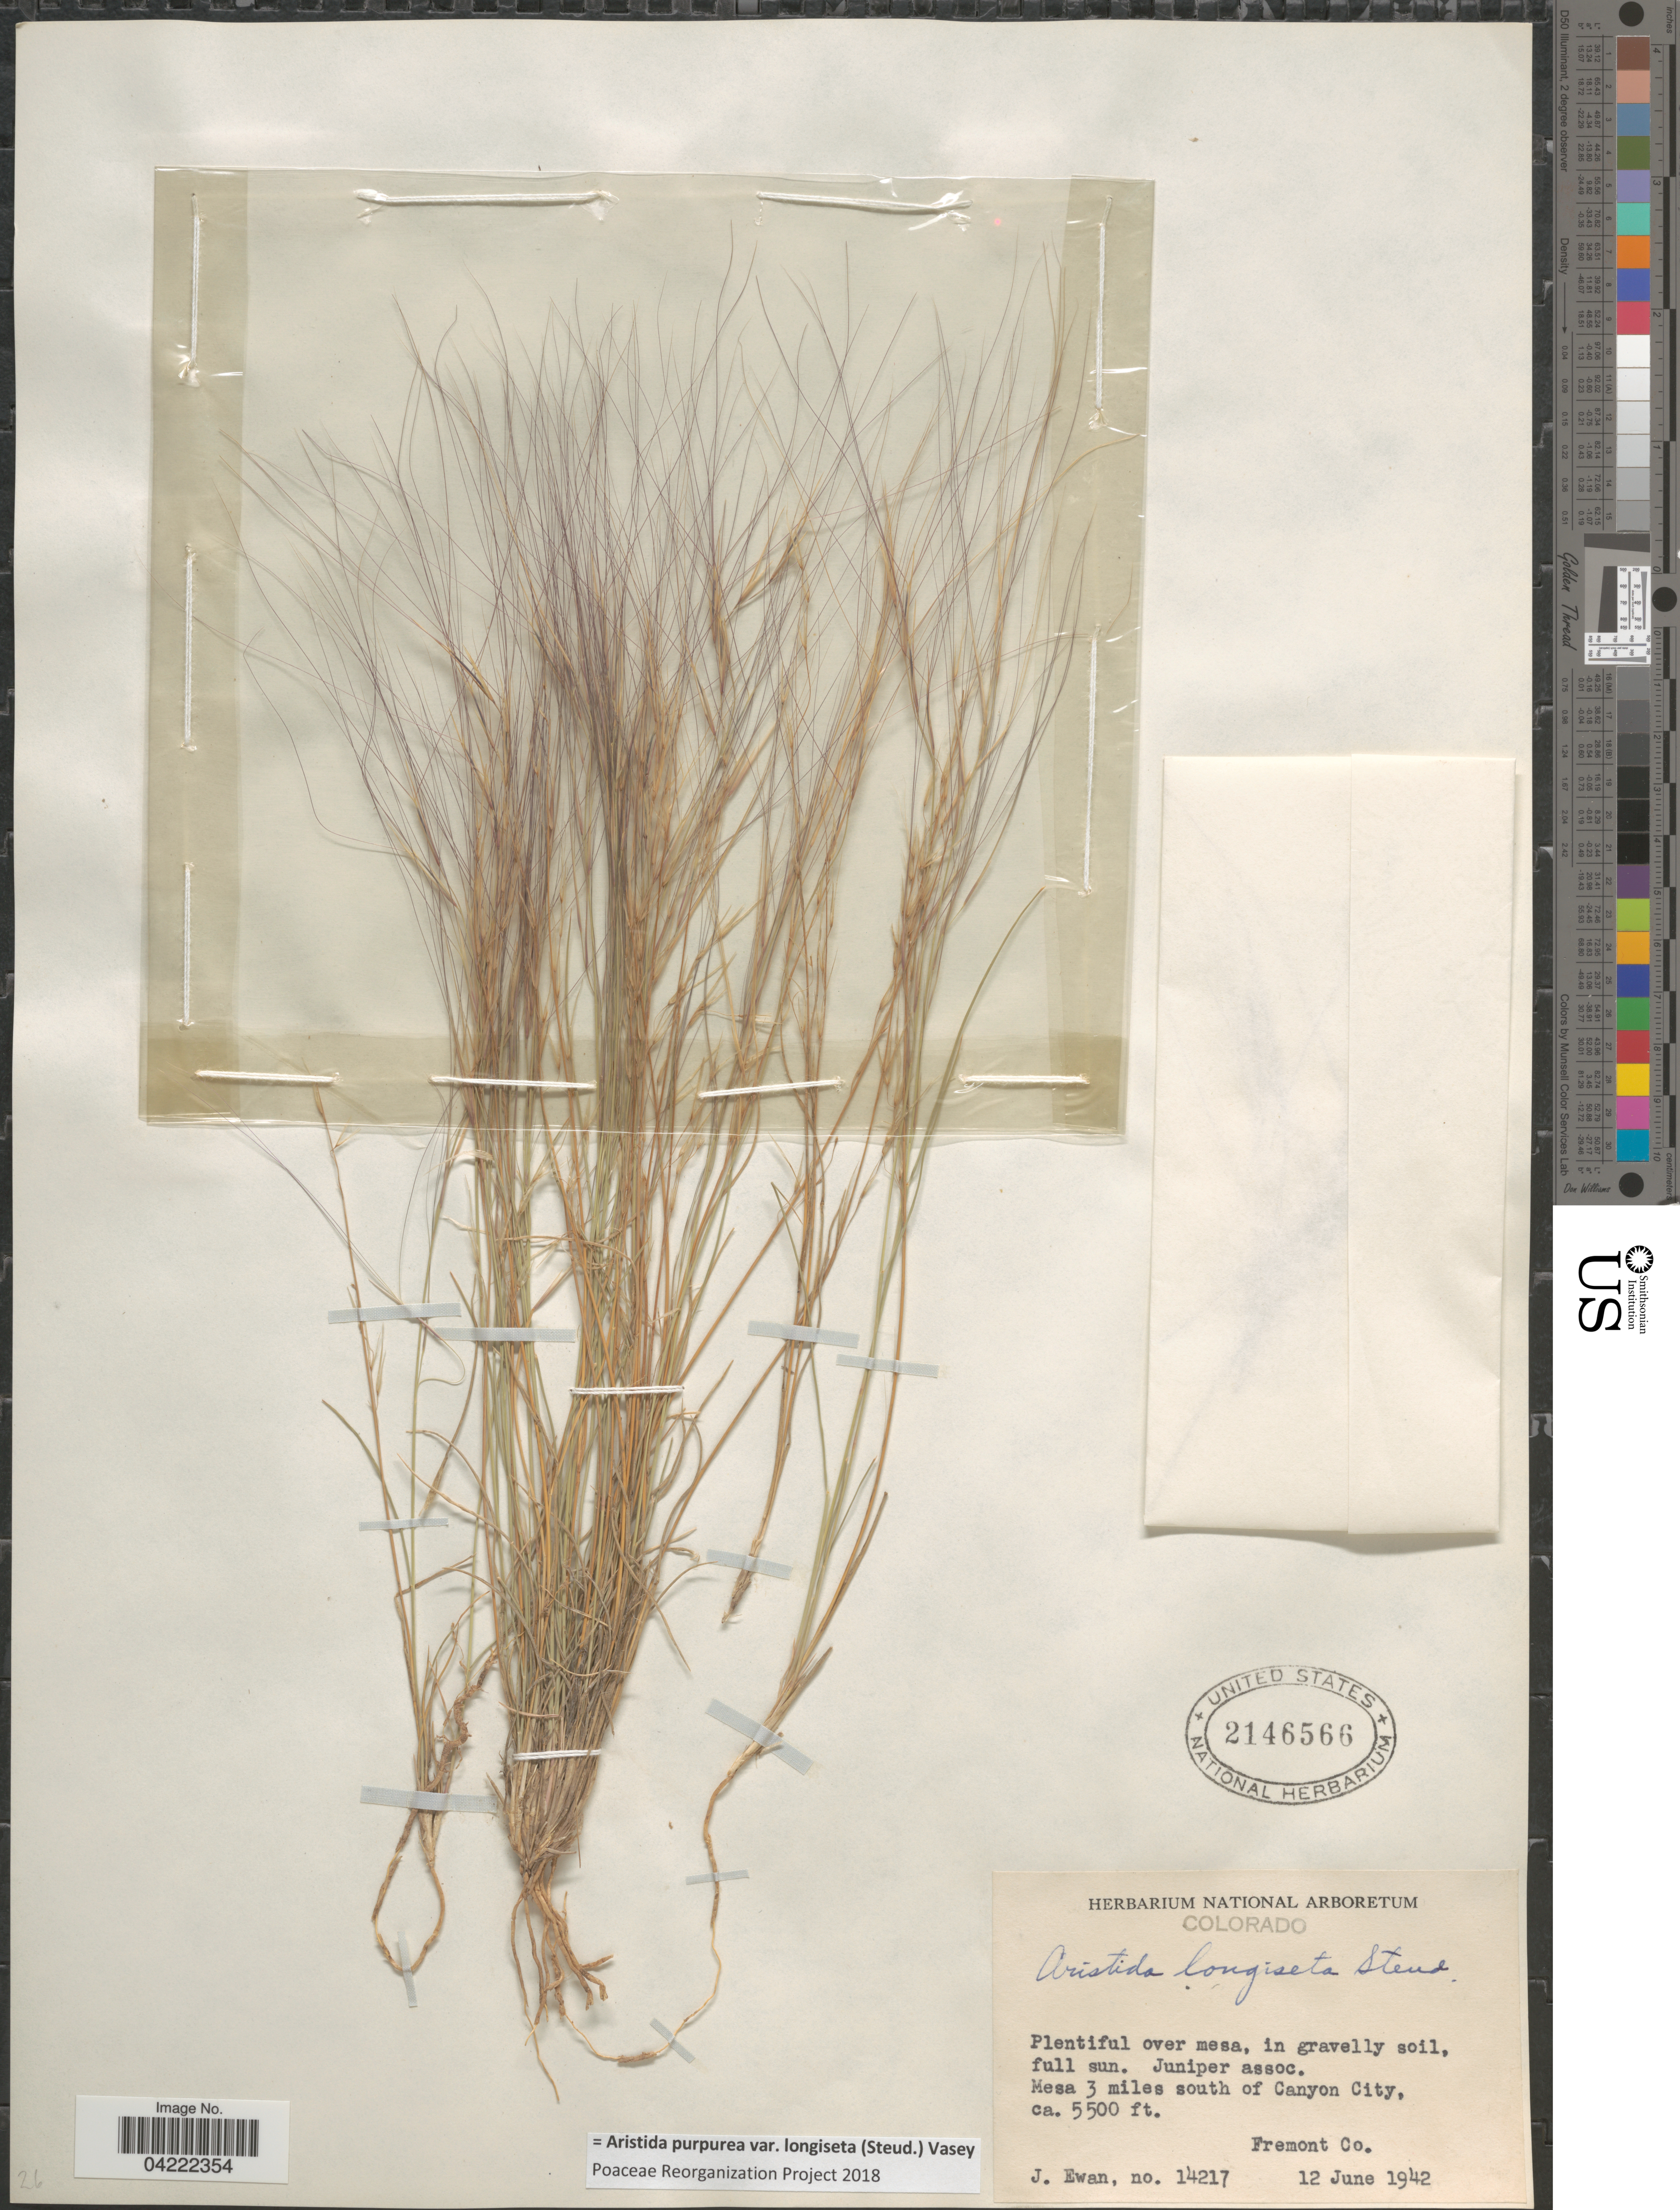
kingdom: Plantae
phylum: Tracheophyta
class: Liliopsida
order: Poales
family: Poaceae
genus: Aristida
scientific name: Aristida purpurea var. longiseta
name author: (Steud.) Vasey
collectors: J. A. Ewan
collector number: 14217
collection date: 1942-06-12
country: United States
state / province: Colorado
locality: Mesa 3 miles south of Canyon City, Fremont Co.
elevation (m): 1676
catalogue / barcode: US 2146566